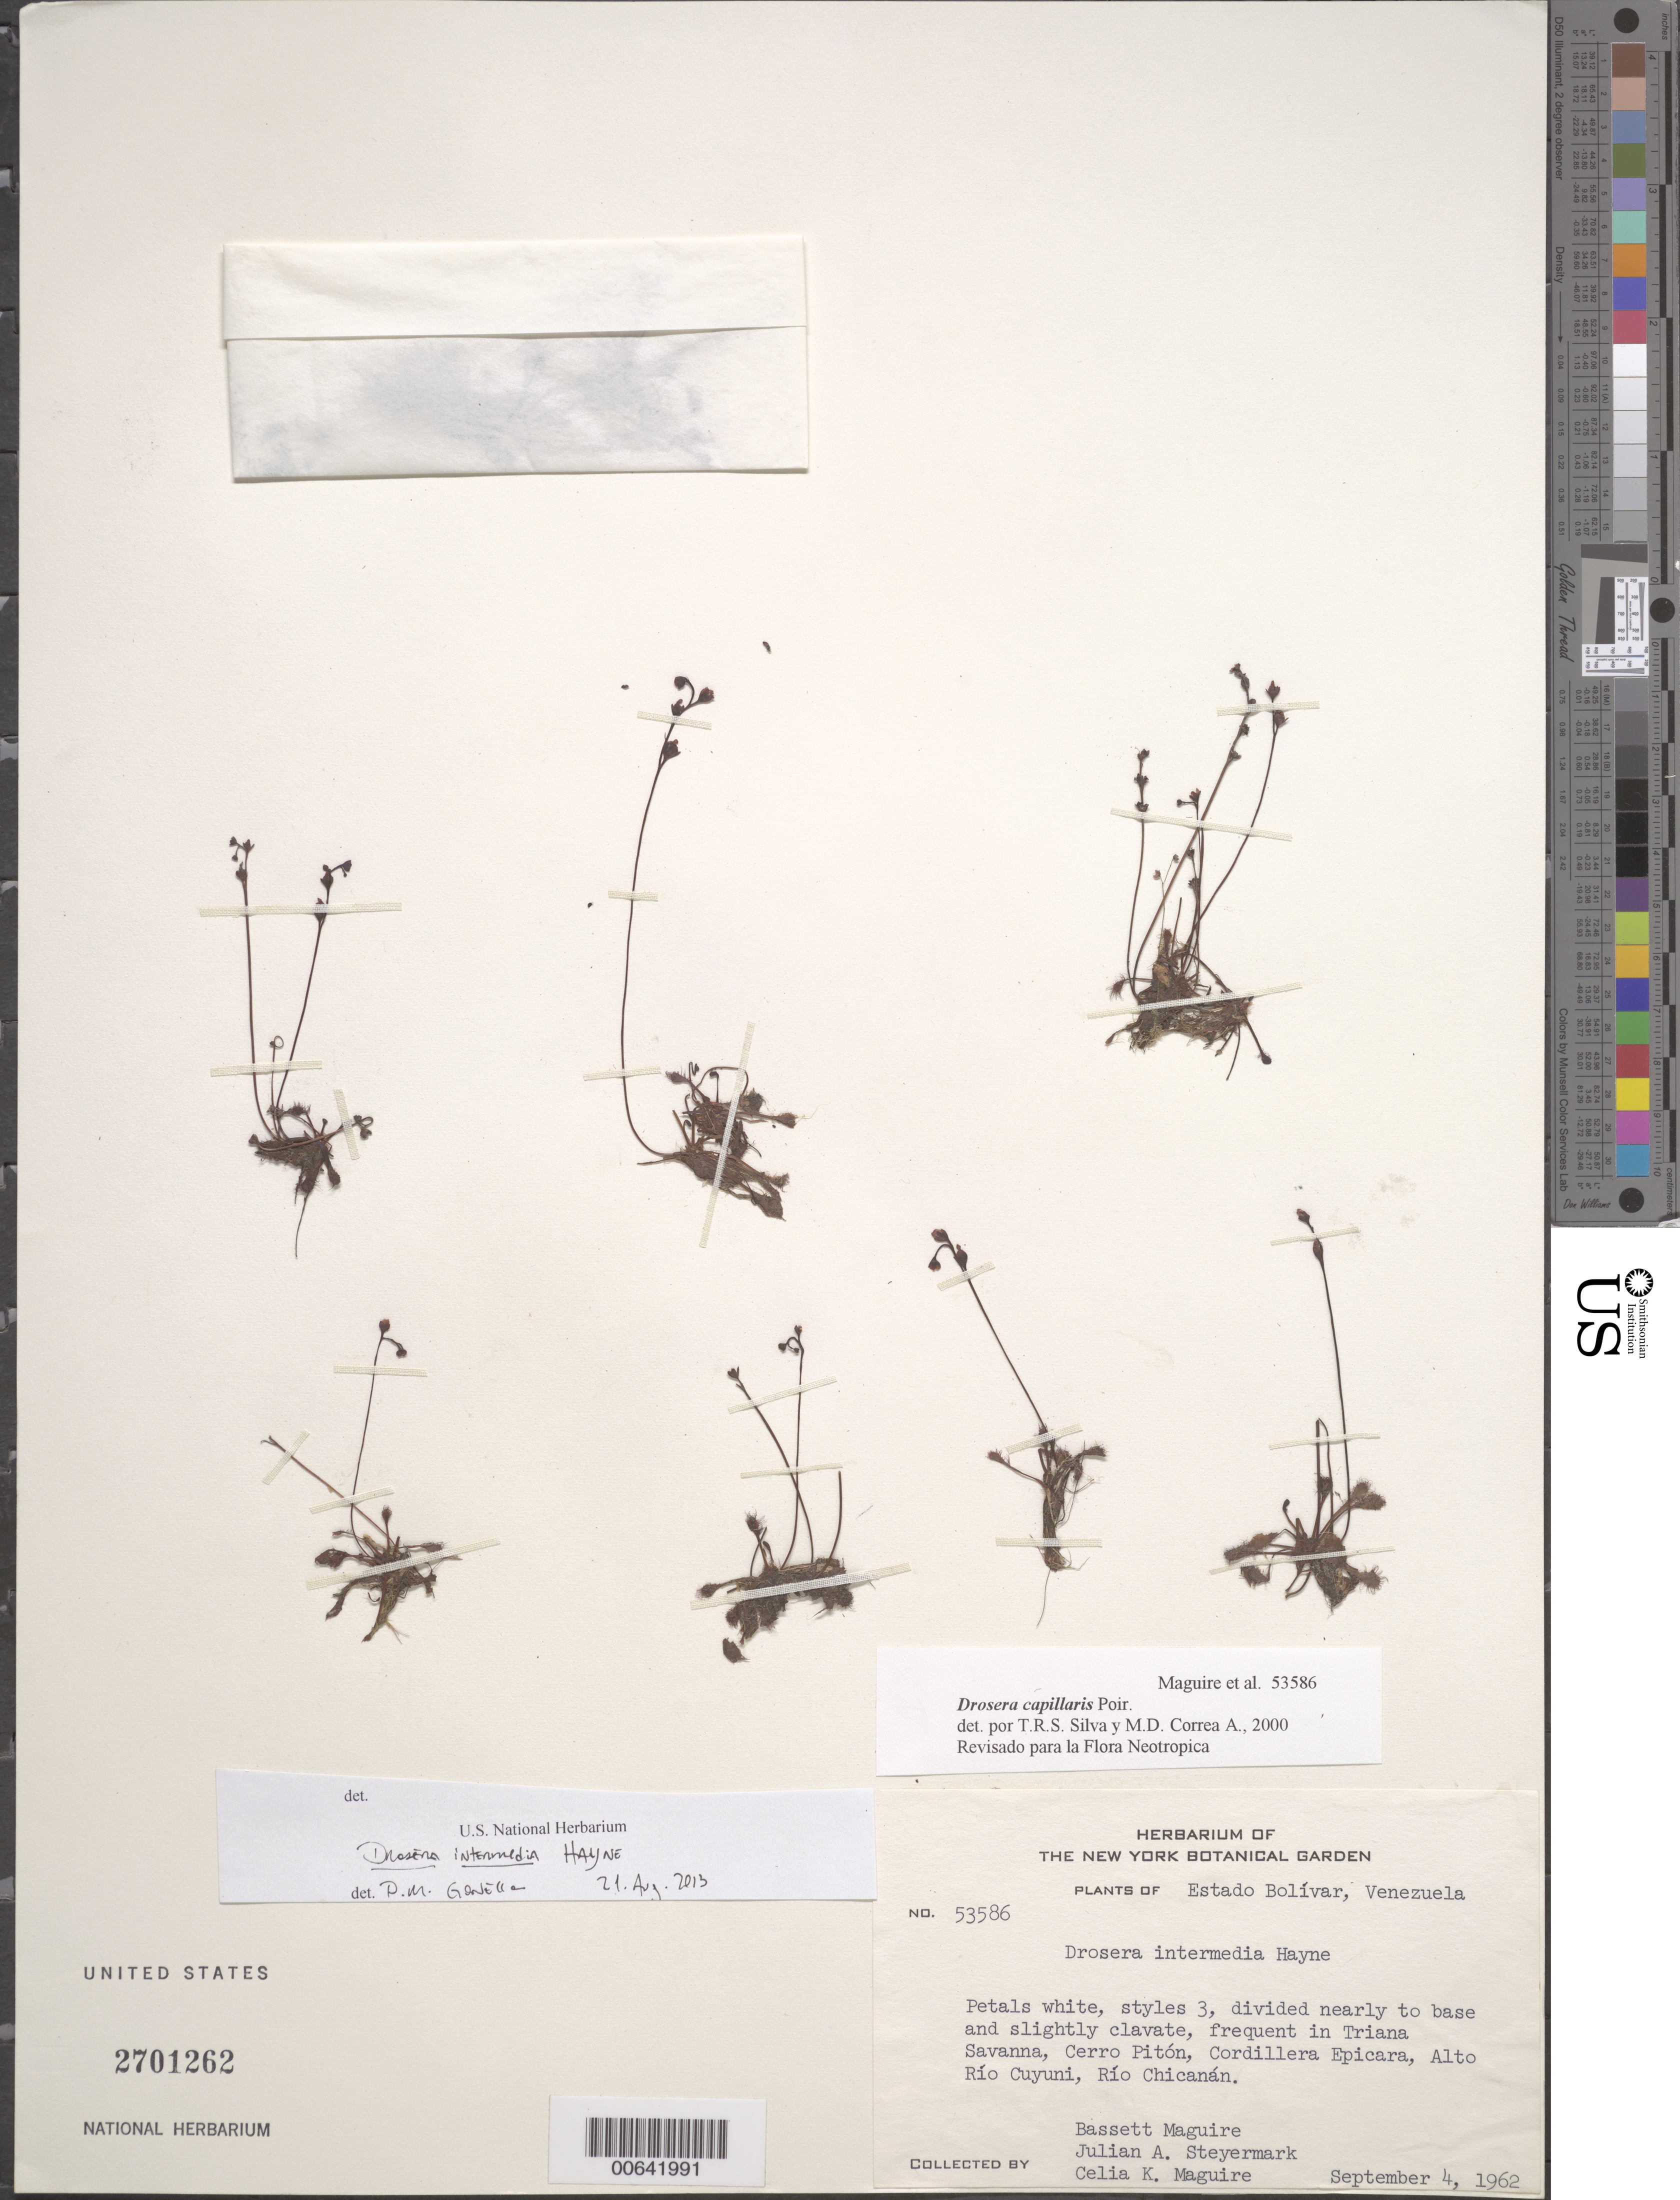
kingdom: Plantae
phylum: Tracheophyta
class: Magnoliopsida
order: Caryophyllales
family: Droseraceae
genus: Drosera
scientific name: Drosera intermedia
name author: Hayne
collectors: B. Maguire, J. Steyermark & C. K. Maguire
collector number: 53586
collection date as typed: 04 Sep 1962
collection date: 1962-09-04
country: Venezuela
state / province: Bolívar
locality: Frequent in Triana Savanna, Cerro Pitón, Cordillera Epicara, Alto Río Cuyuni, Río Chicanán.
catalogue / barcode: US 2701262